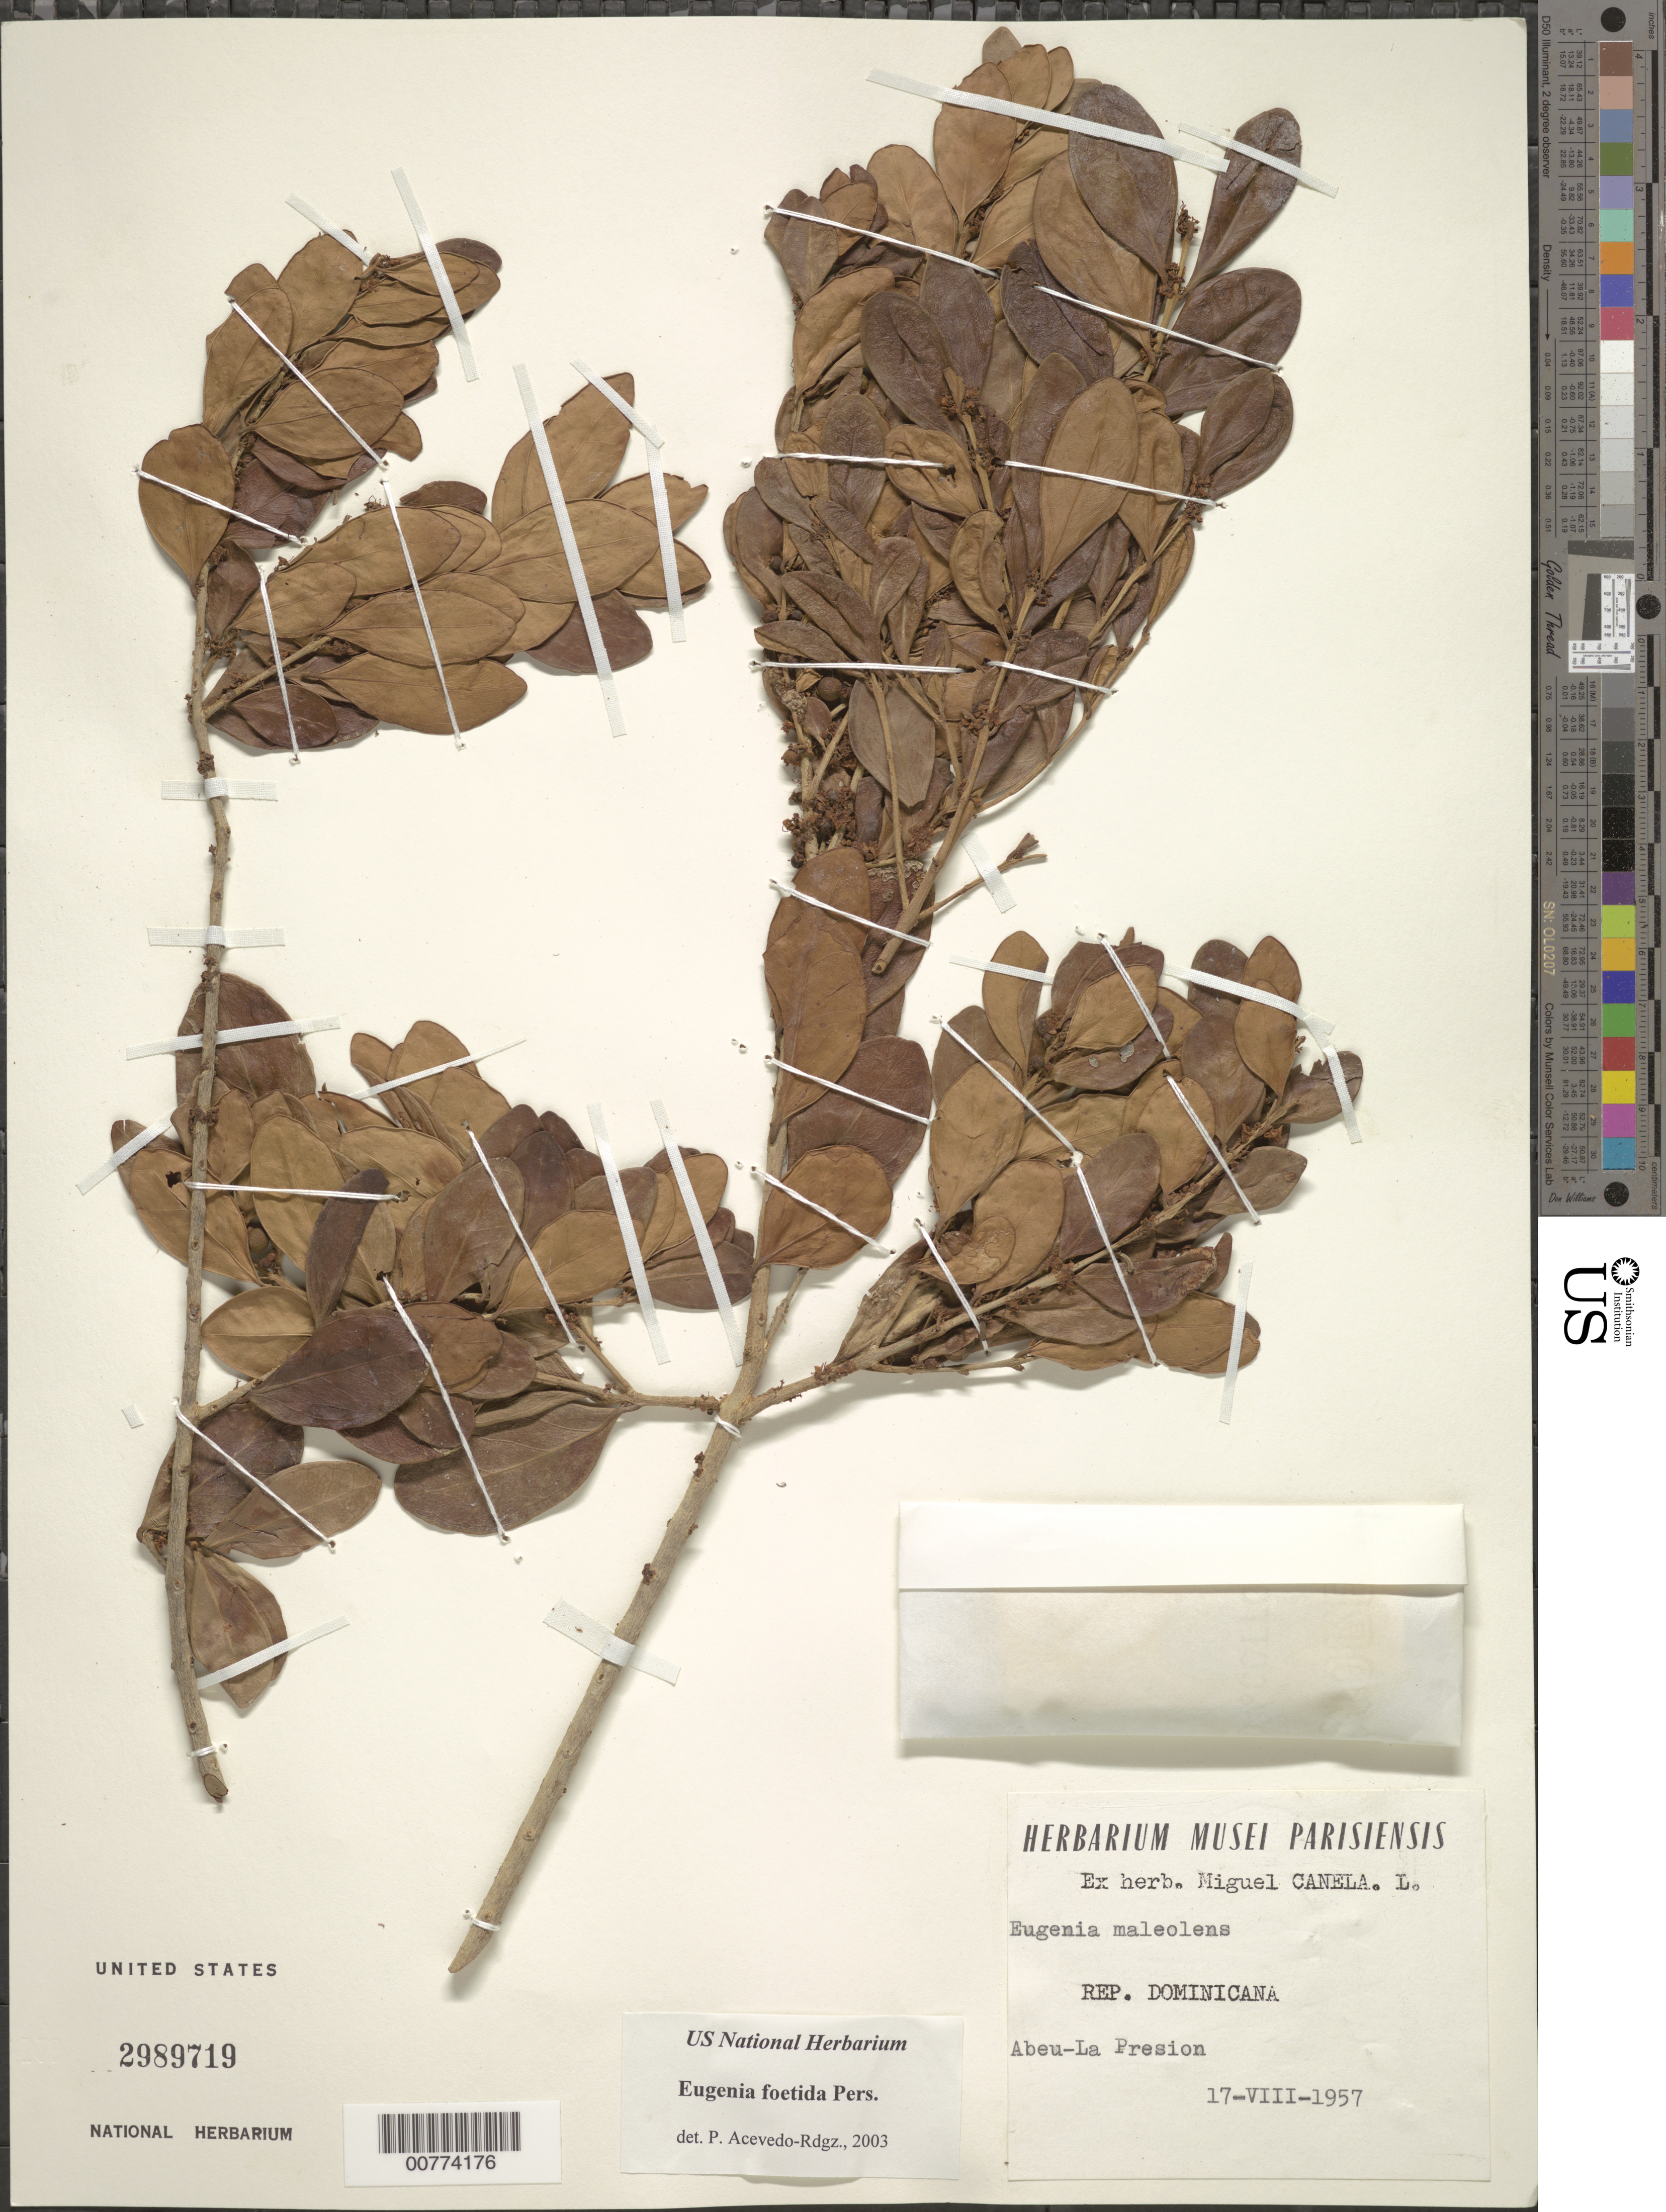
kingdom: Plantae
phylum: Tracheophyta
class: Magnoliopsida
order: Myrtales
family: Myrtaceae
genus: Eugenia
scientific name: Eugenia foetida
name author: Pers.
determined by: Acevedo-Rodríguez, P., (BOT), Smithsonian Institution - National Museum of Natural History (UNITED STATES)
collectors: M. Canela Lazaro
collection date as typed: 17 Aug 1957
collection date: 1957-08-17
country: Dominican Republic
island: Hispaniola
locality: Abeu-La Presión.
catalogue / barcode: US 2989719